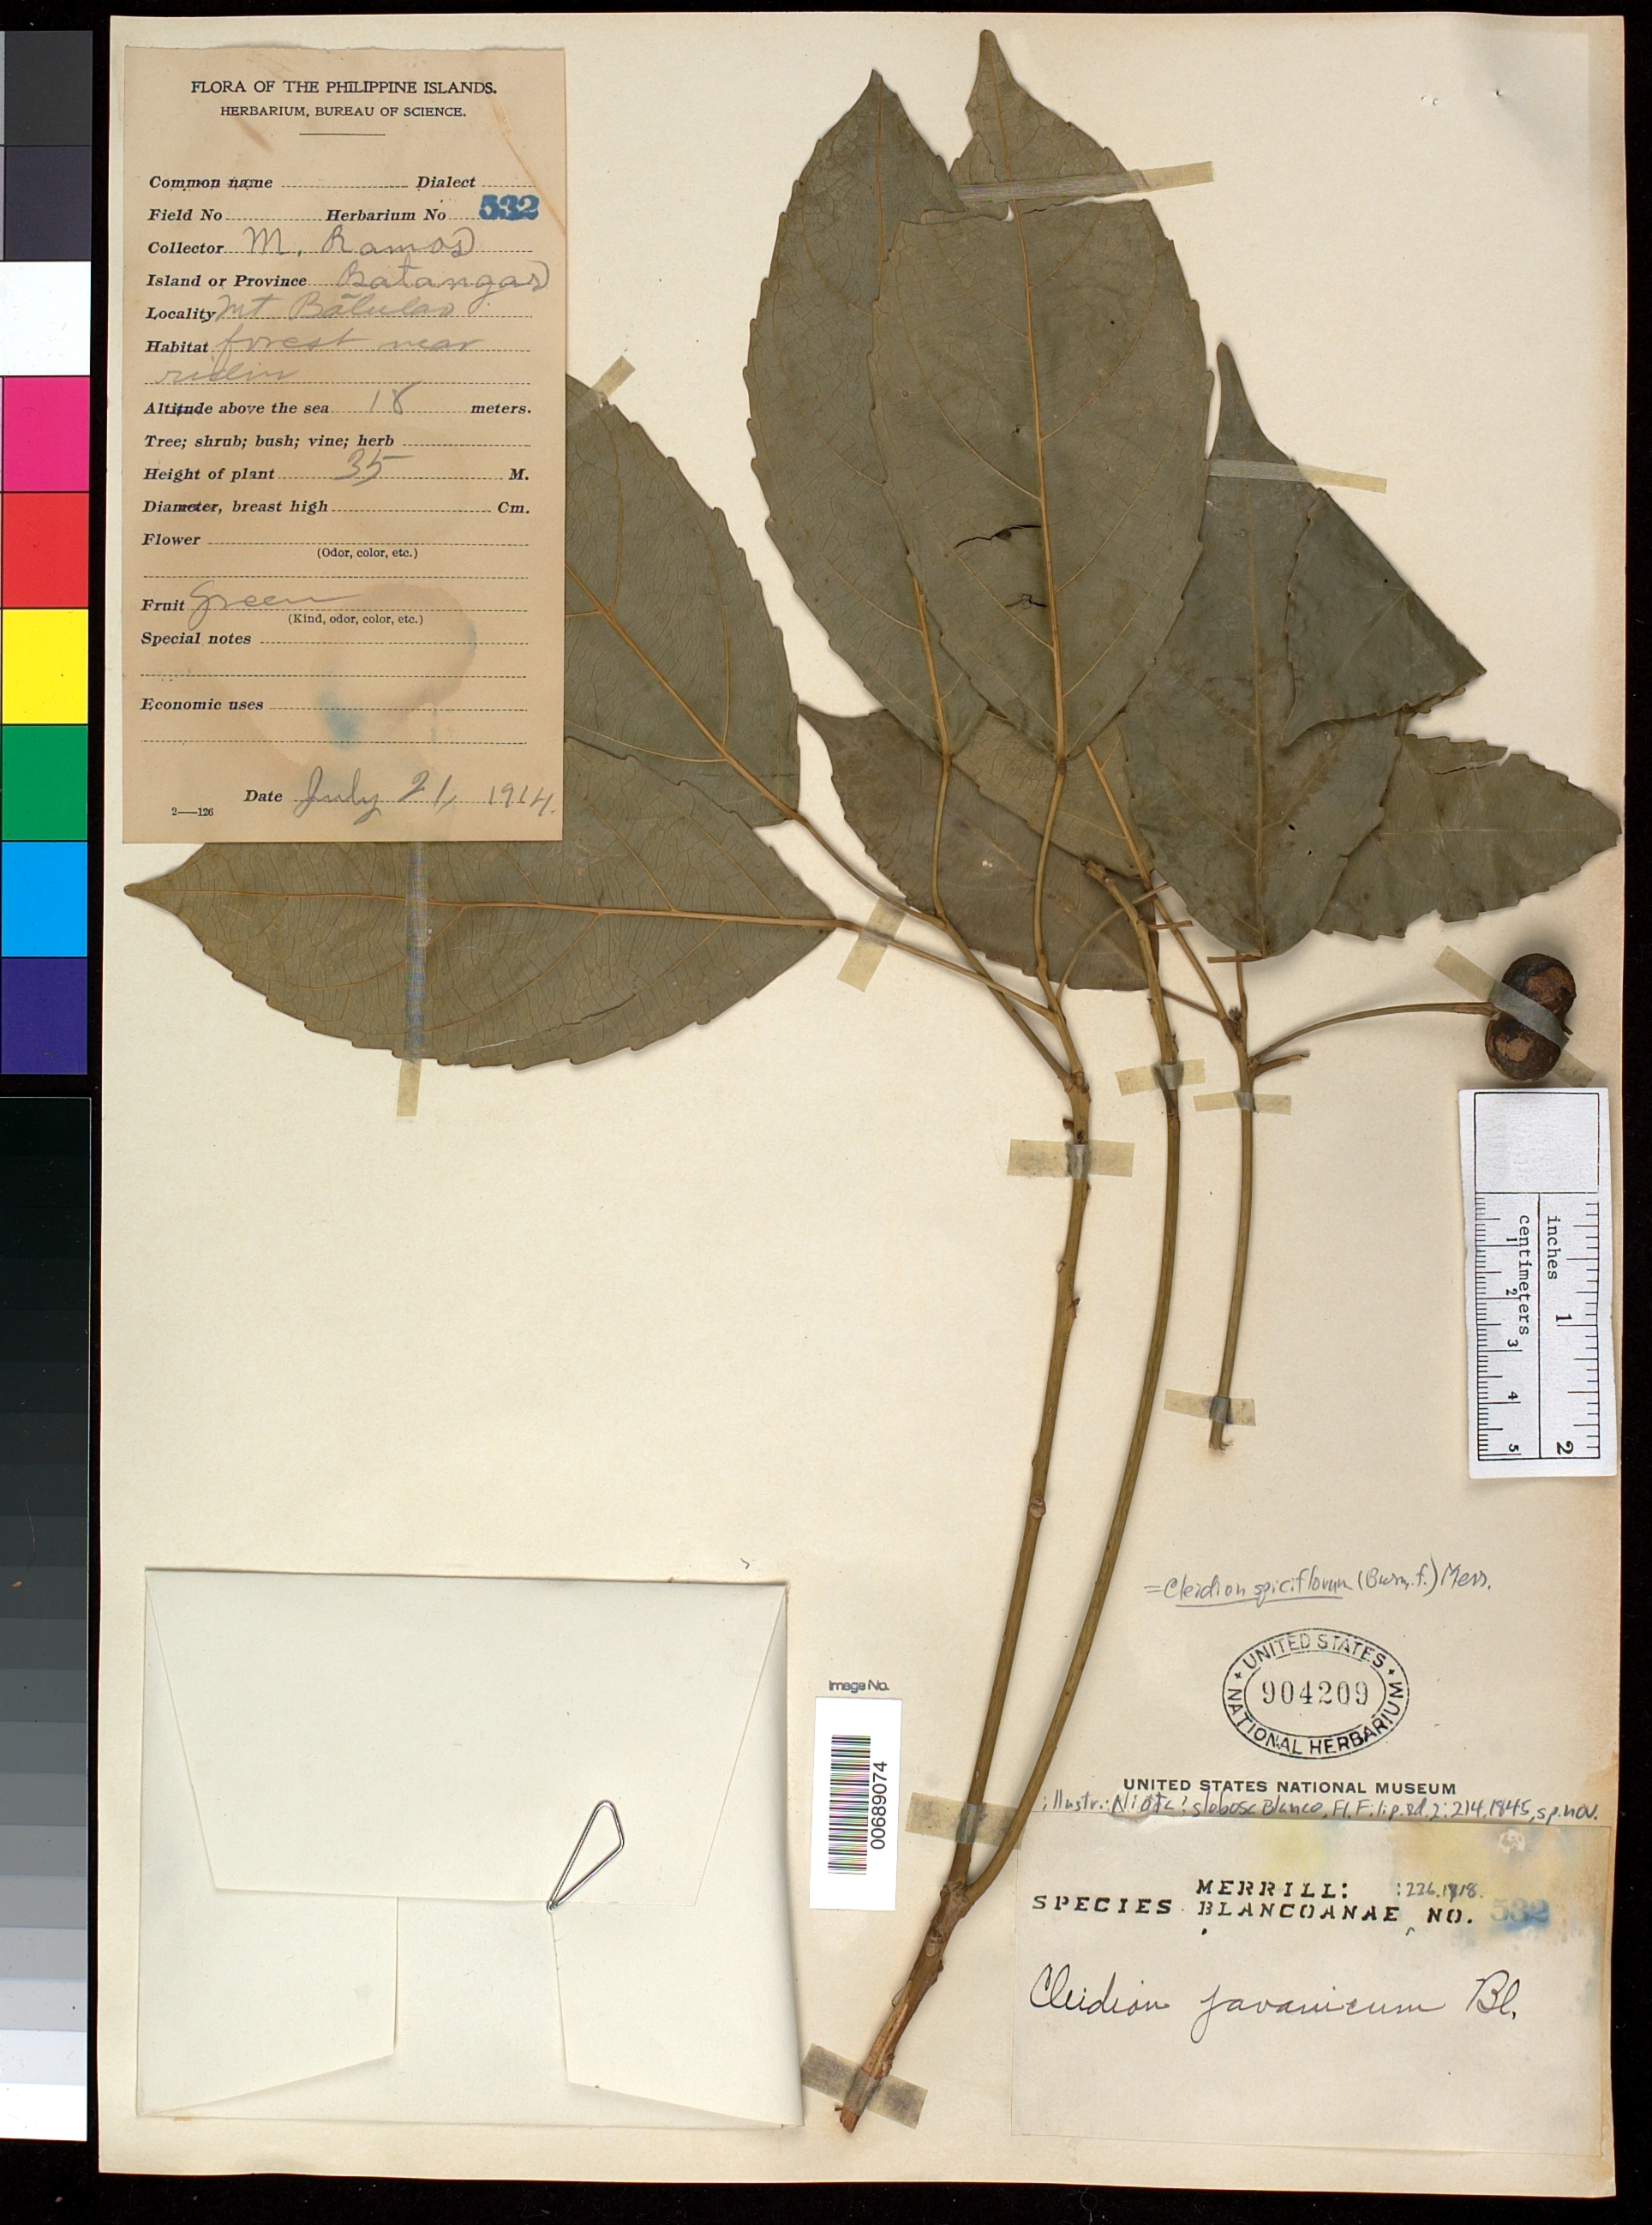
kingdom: Plantae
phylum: Tracheophyta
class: Magnoliopsida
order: Malpighiales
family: Euphorbiaceae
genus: Cleidion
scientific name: Cleidion spiciflorum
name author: (Burm. f.) Merr.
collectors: M. Ramos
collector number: Sp. Blancoan. 0532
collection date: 1914-08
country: Philippines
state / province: Calabarzon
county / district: Batangas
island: Luzon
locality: Mt. Batualo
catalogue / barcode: US 904209